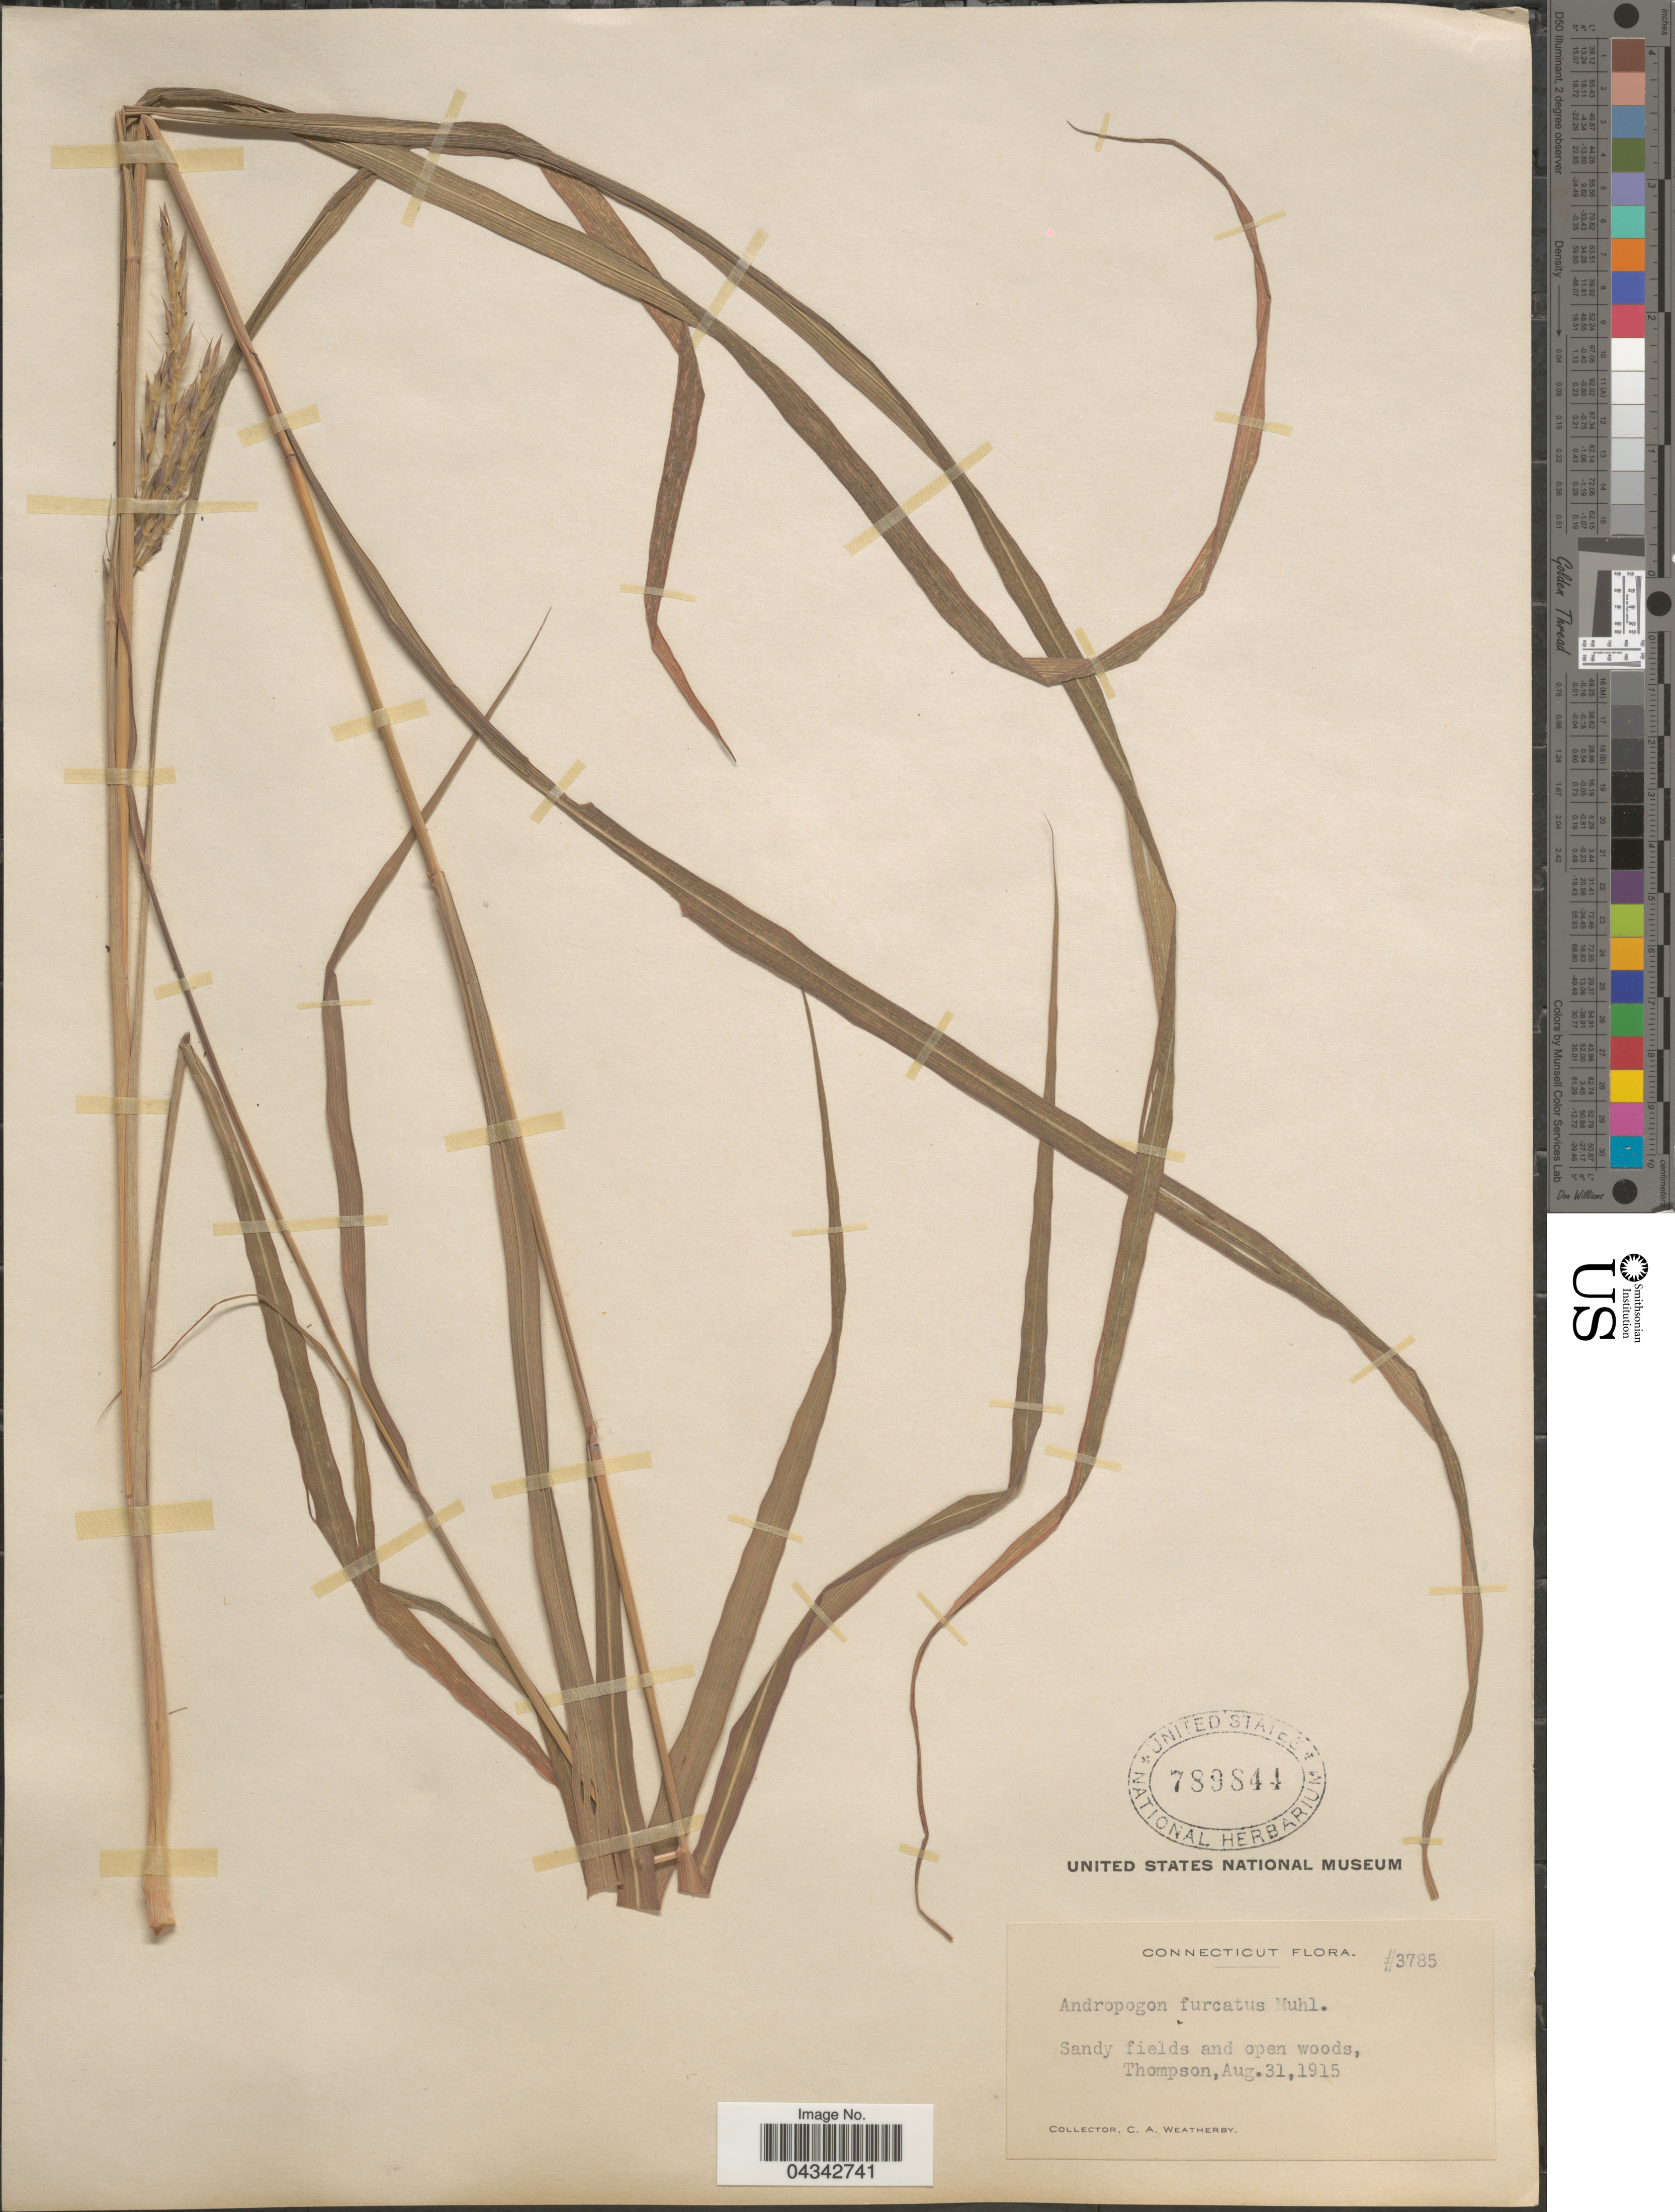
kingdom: Plantae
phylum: Tracheophyta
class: Liliopsida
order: Poales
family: Poaceae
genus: Andropogon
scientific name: Andropogon gerardii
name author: Vitman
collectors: C. A. Weatherby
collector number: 3785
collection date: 1915-08-31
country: United States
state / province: Connecticut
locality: Thompson.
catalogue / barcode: US 789844